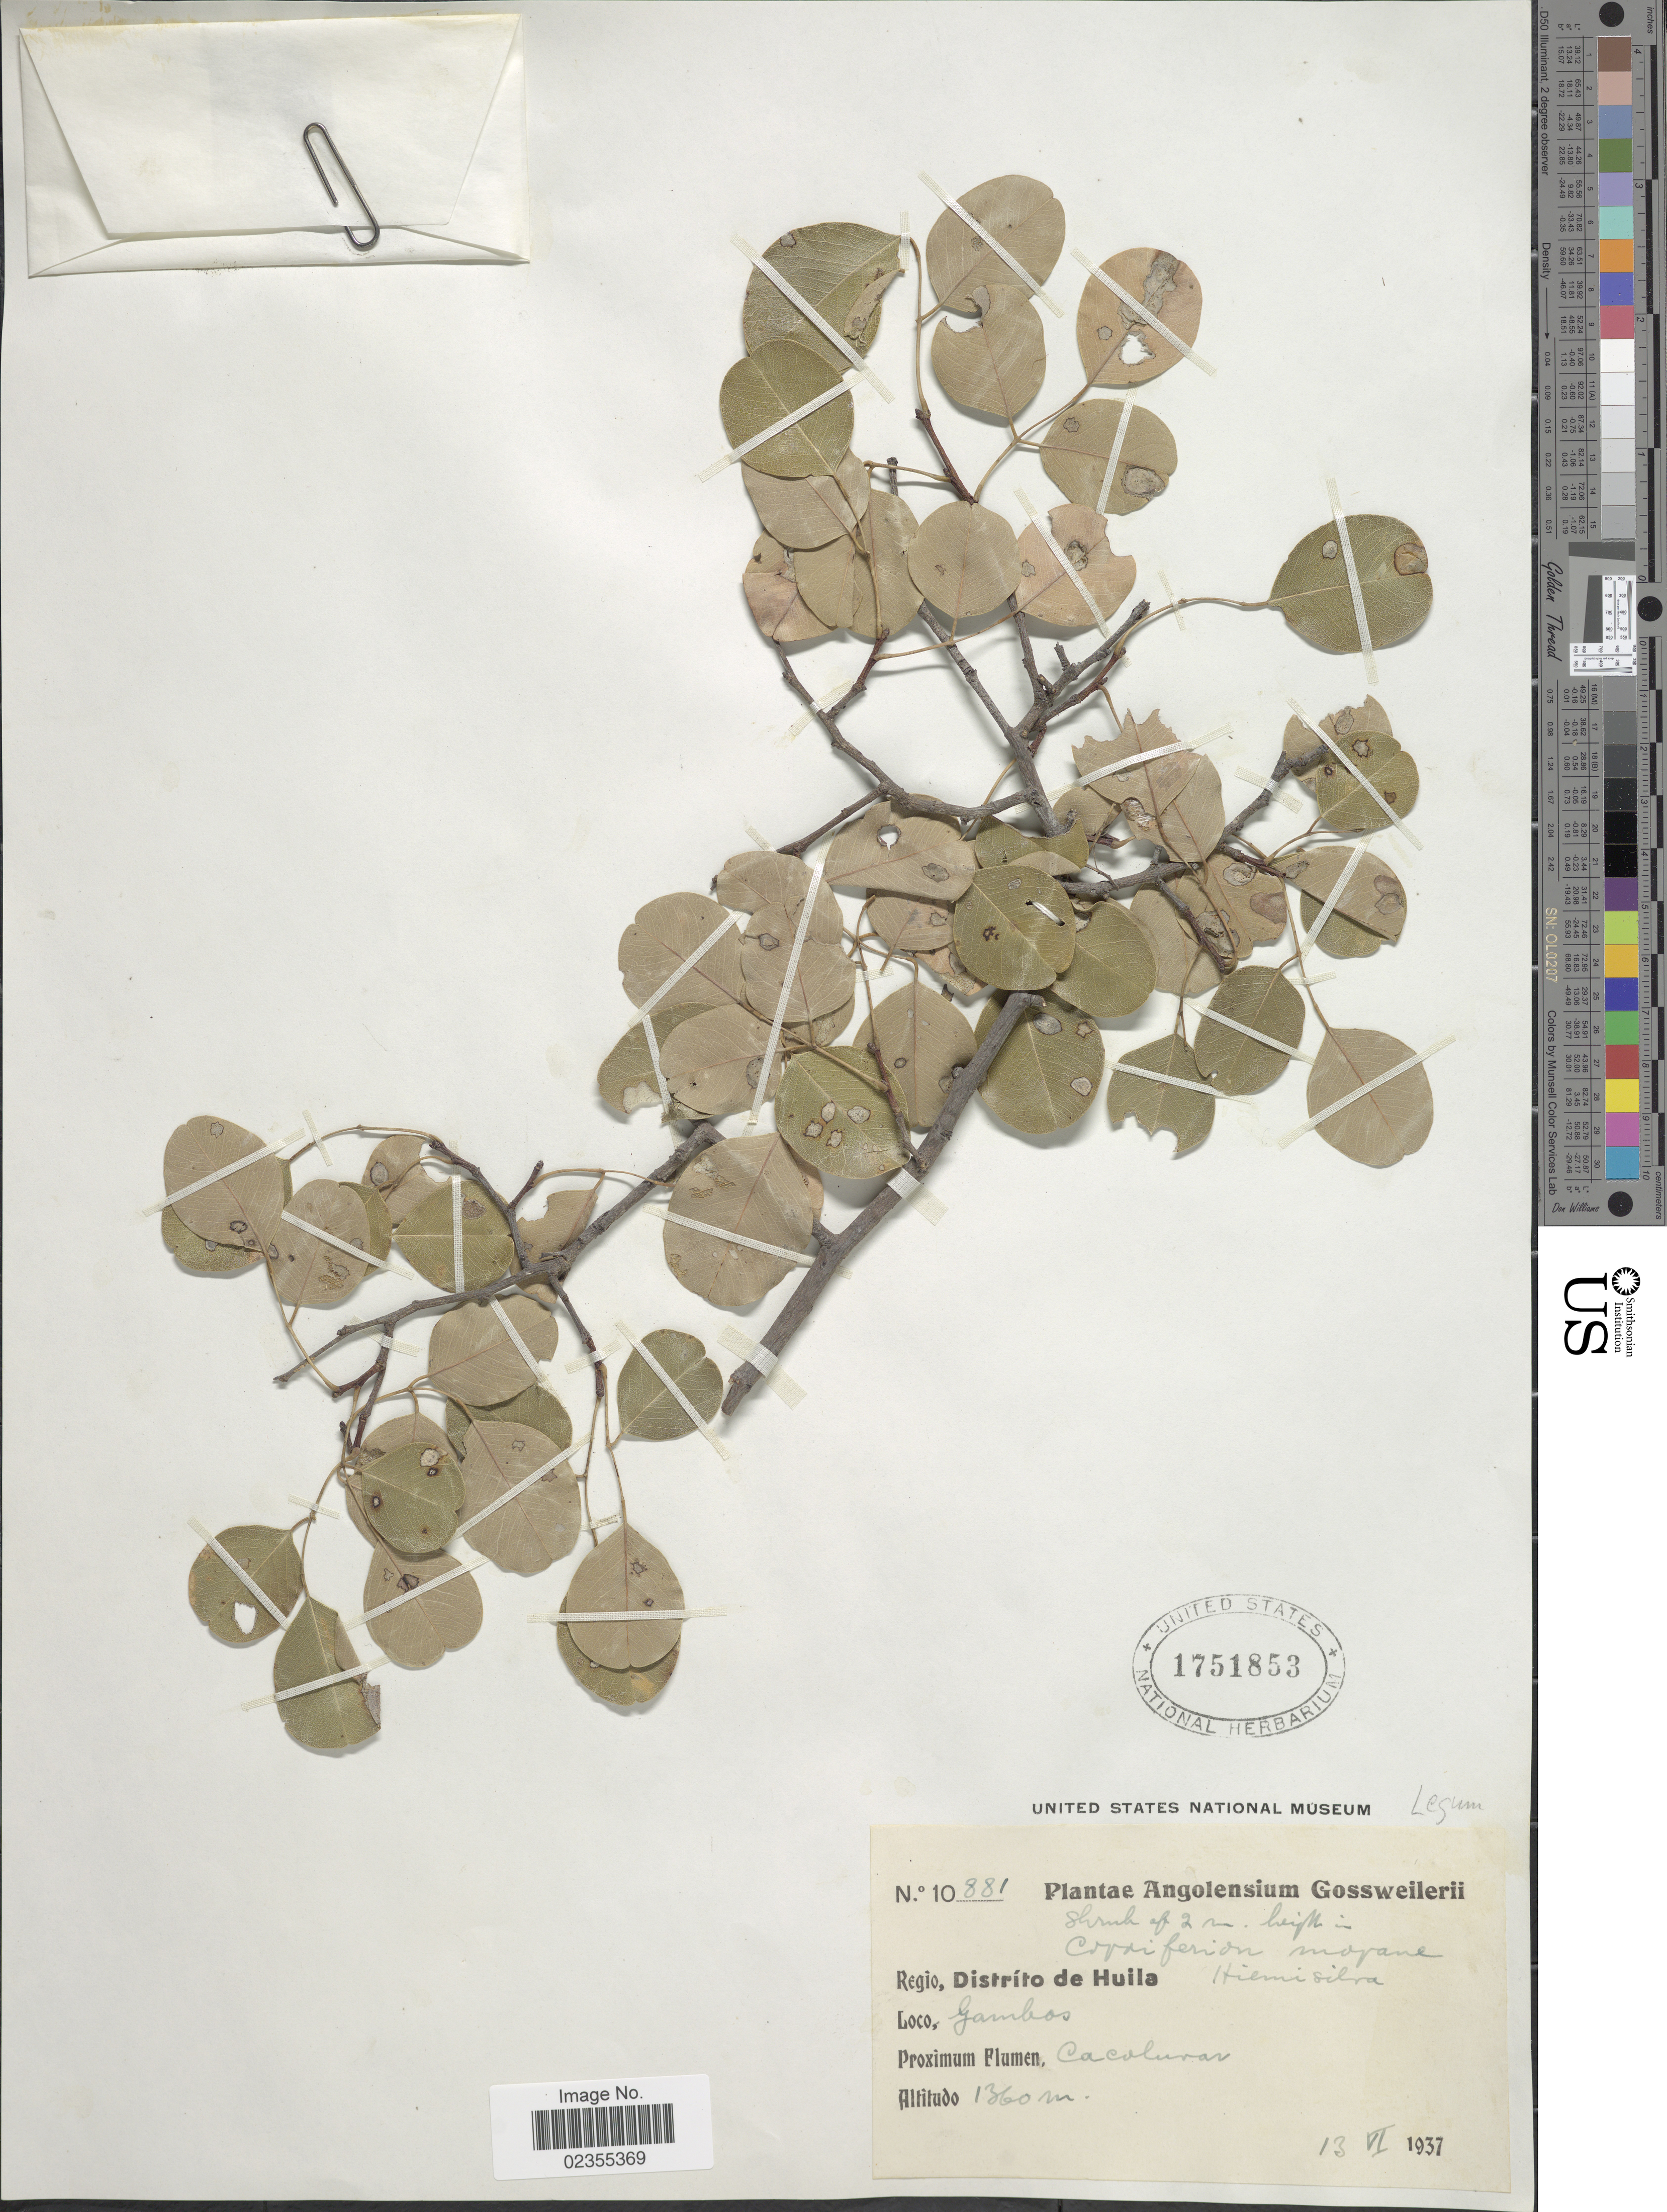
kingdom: Plantae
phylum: Tracheophyta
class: Magnoliopsida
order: Fabales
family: Fabaceae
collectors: -. Gossweiler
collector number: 10881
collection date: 1937-06-13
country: Angola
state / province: Huila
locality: Regio, Distrito de Huila, Gambos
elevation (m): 1360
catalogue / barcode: US 1751853